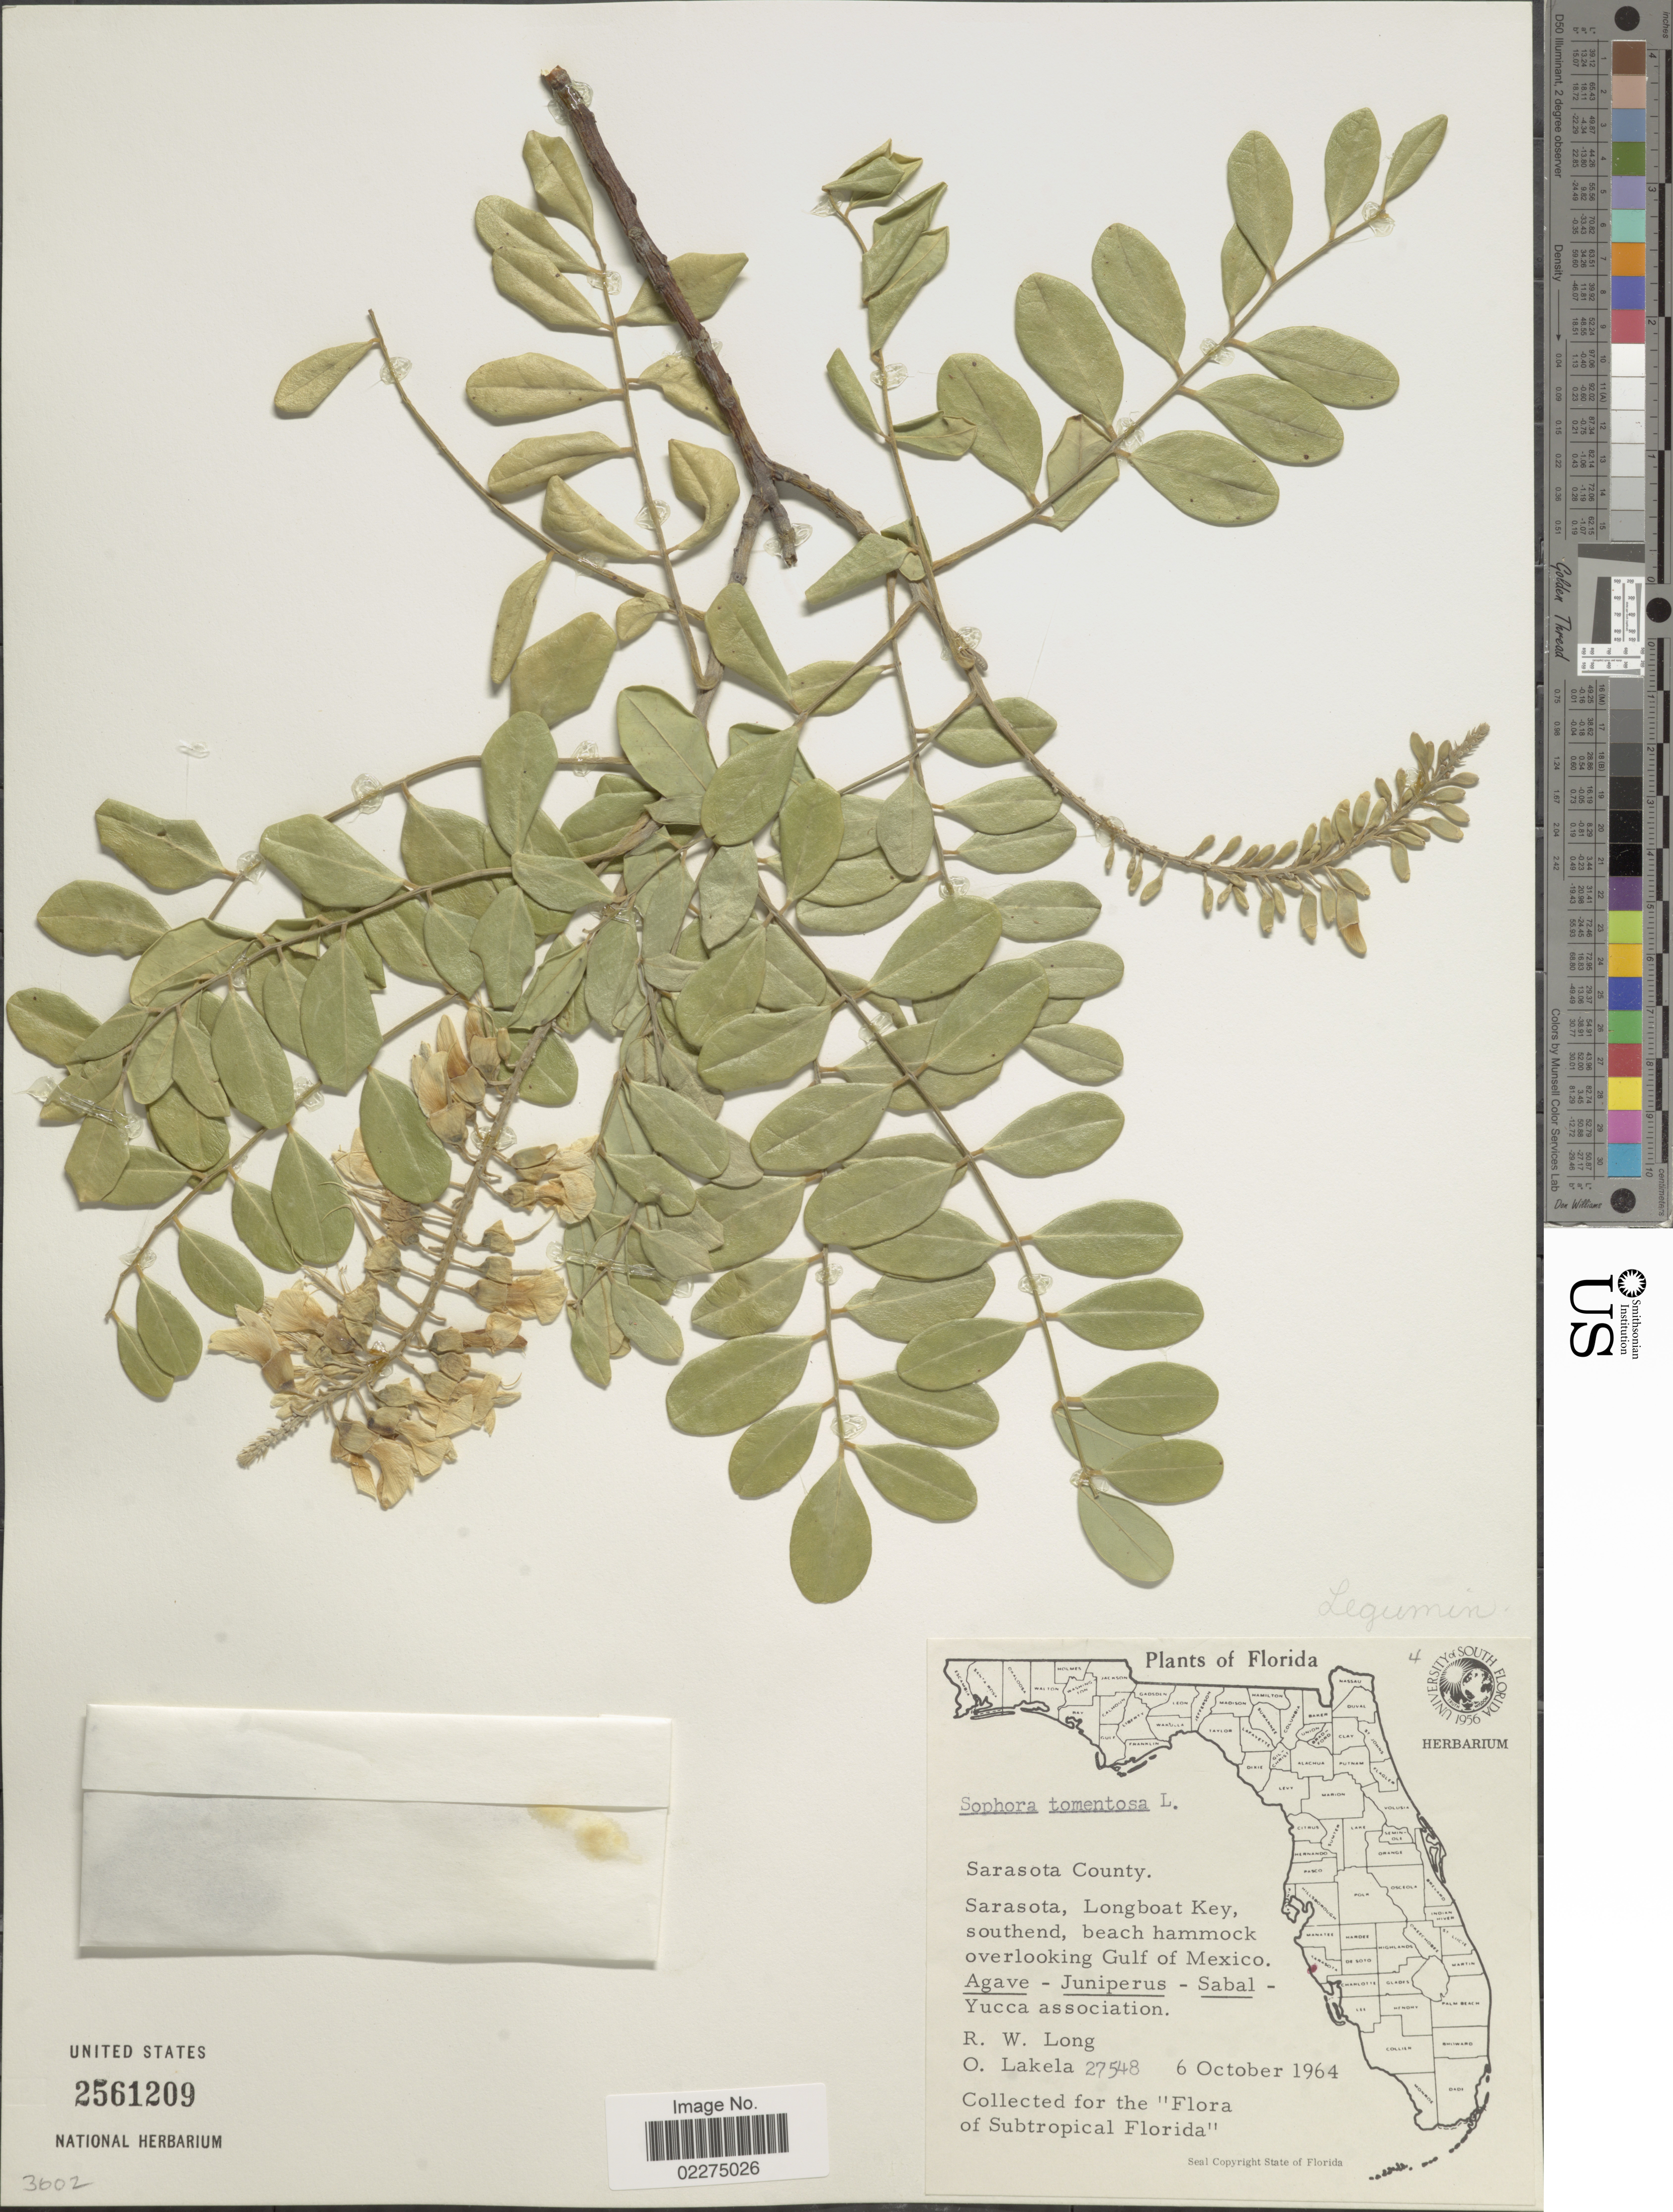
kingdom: Plantae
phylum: Tracheophyta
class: Magnoliopsida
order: Fabales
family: Fabaceae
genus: Sophora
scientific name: Sophora tomentosa var. truncata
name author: Torr. & A. Gray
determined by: Strong, Mark T., (BOT), Smithsonian Institution - National Museum of Natural History (UNITED STATES)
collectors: R. W. Long & O. Lakela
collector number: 27548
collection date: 1964-10-06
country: United States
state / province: Florida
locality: Sarasota County, Sarasota, Longboat Key, southend, beach hammock overlooking Gulf Mexico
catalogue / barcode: US 2561209